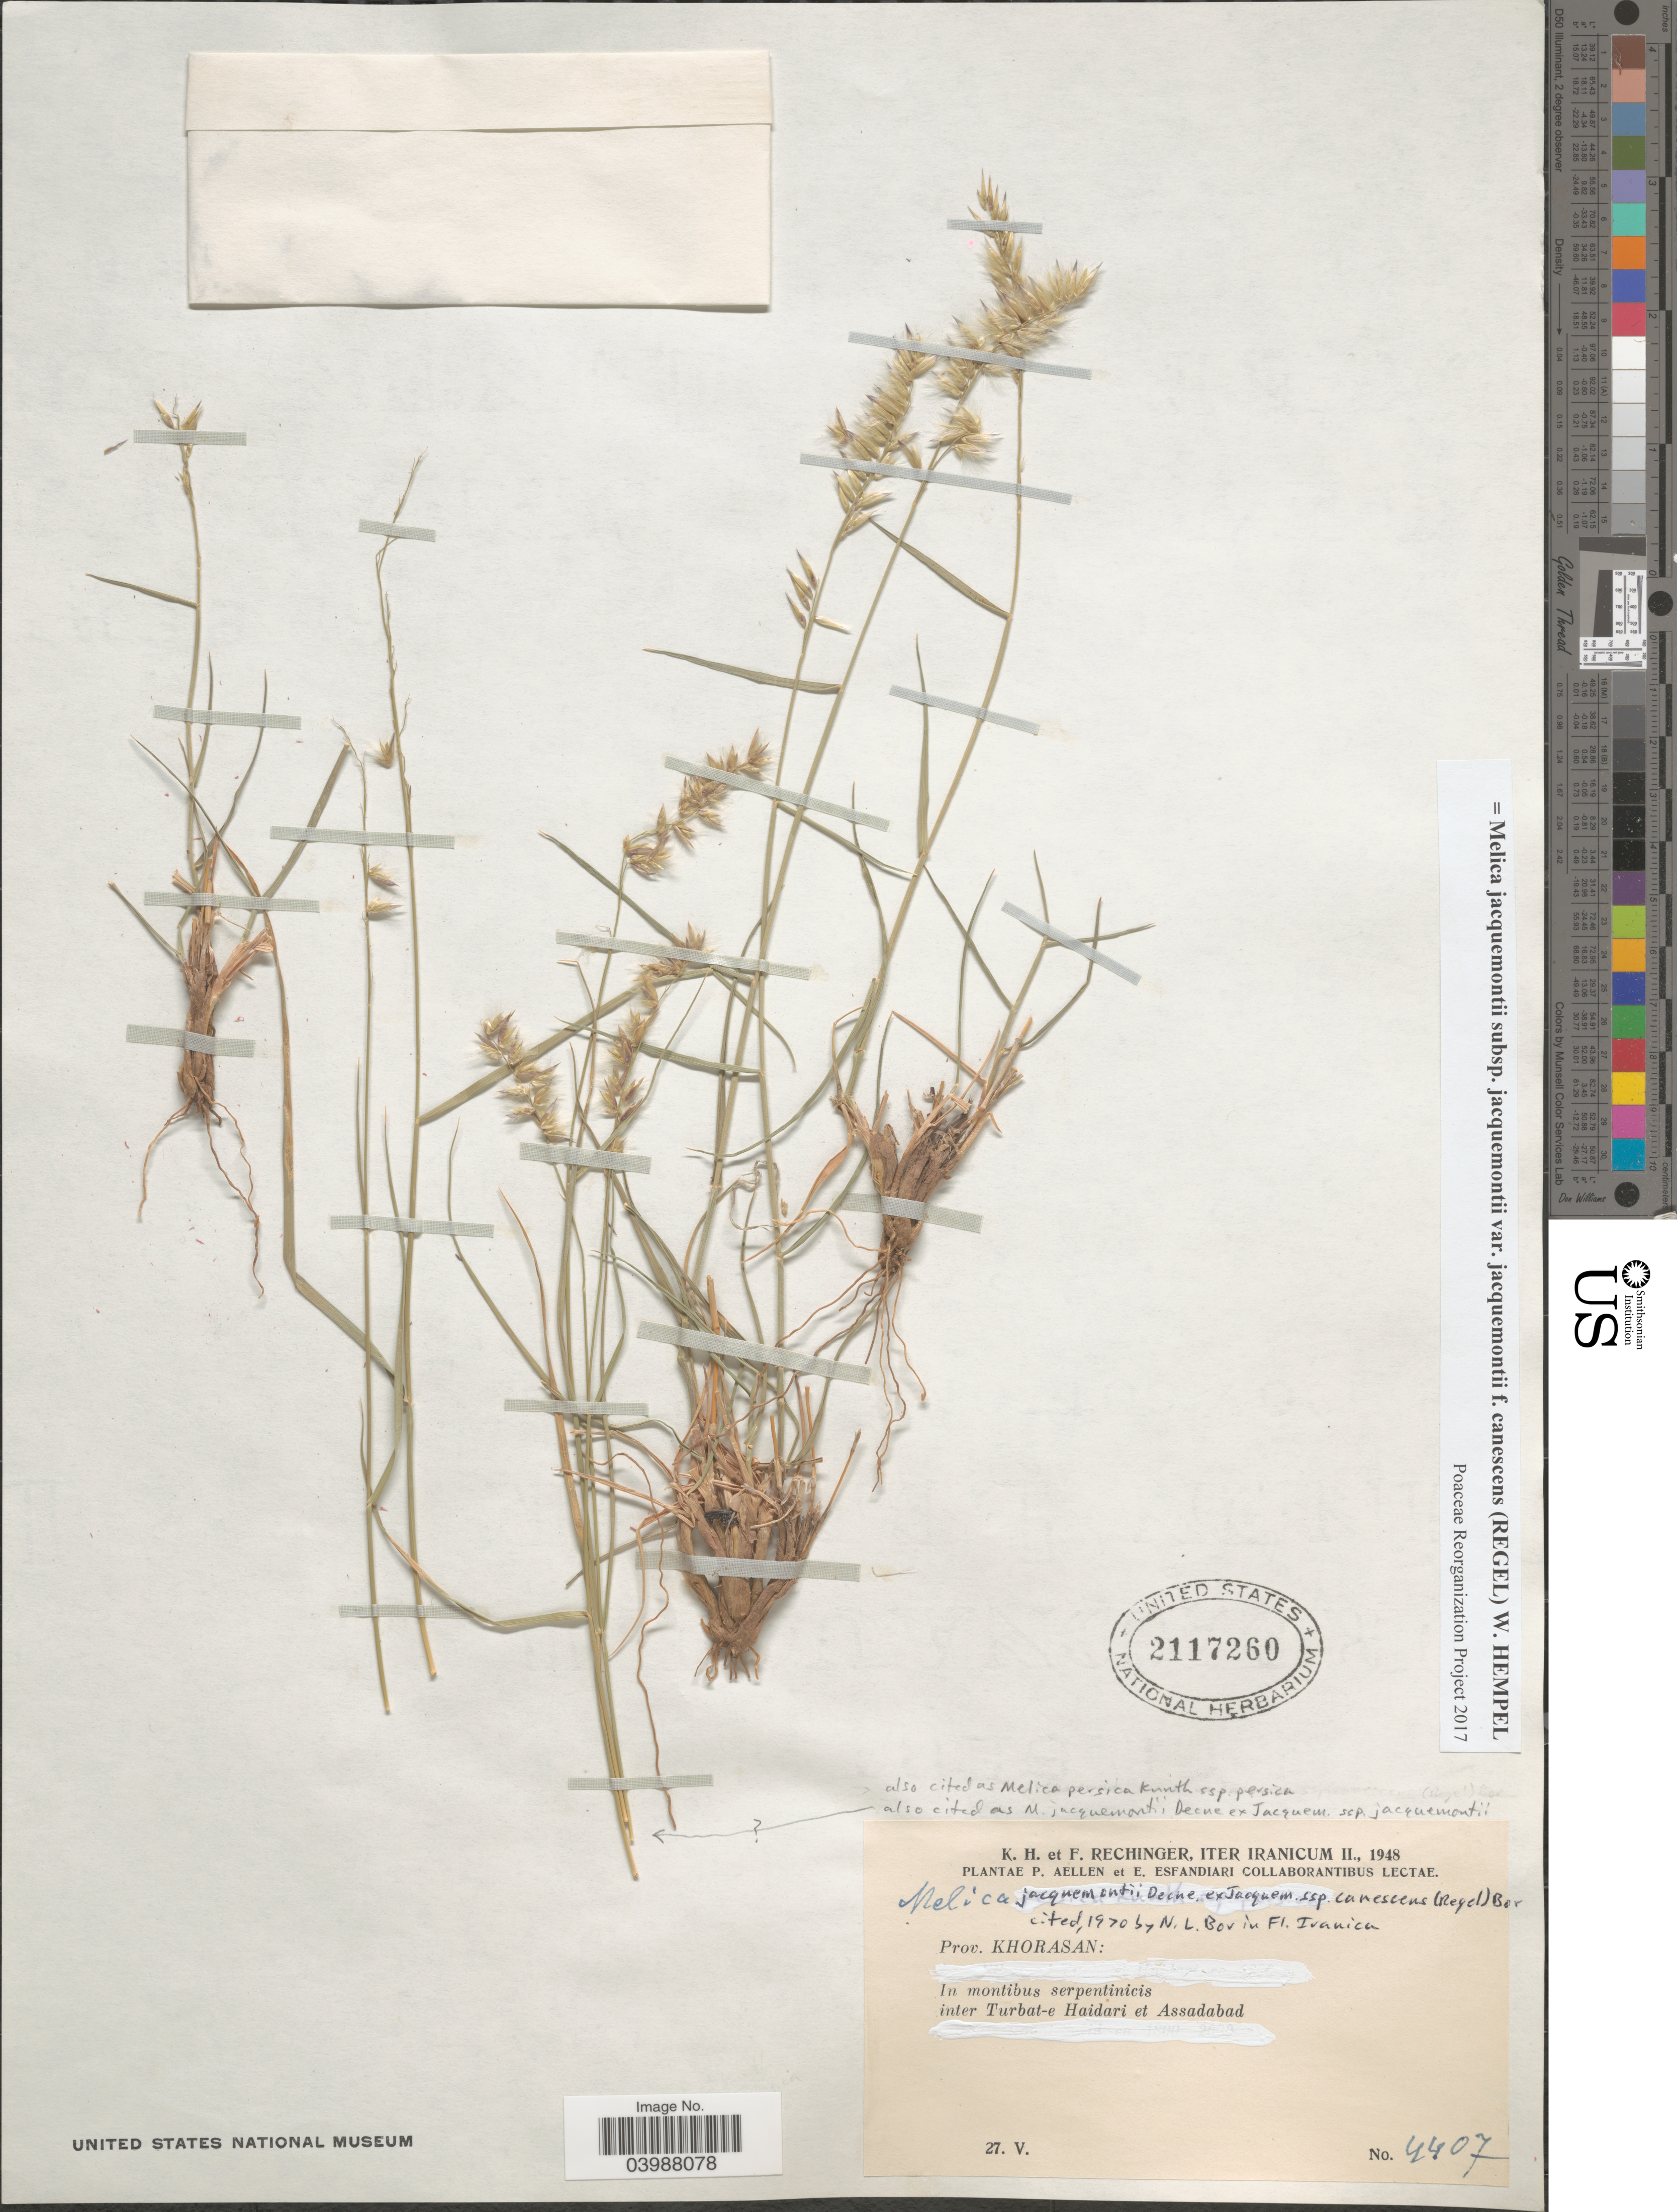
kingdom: Plantae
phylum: Tracheophyta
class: Liliopsida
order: Poales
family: Poaceae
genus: Melica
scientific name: Melica jacquemontii subsp. jacquemontii f. canescens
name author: (A. Regel) W. Hempel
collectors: K. H. Rechinger & F. Rechinger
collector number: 4407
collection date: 1948-05-27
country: Iran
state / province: Khorasan [obsolete]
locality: Iter Iranicum. Prov. Khorasan: In montibus serpentinicis inter Turbat-e Haidari et Assadabad.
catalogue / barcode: US 2117260